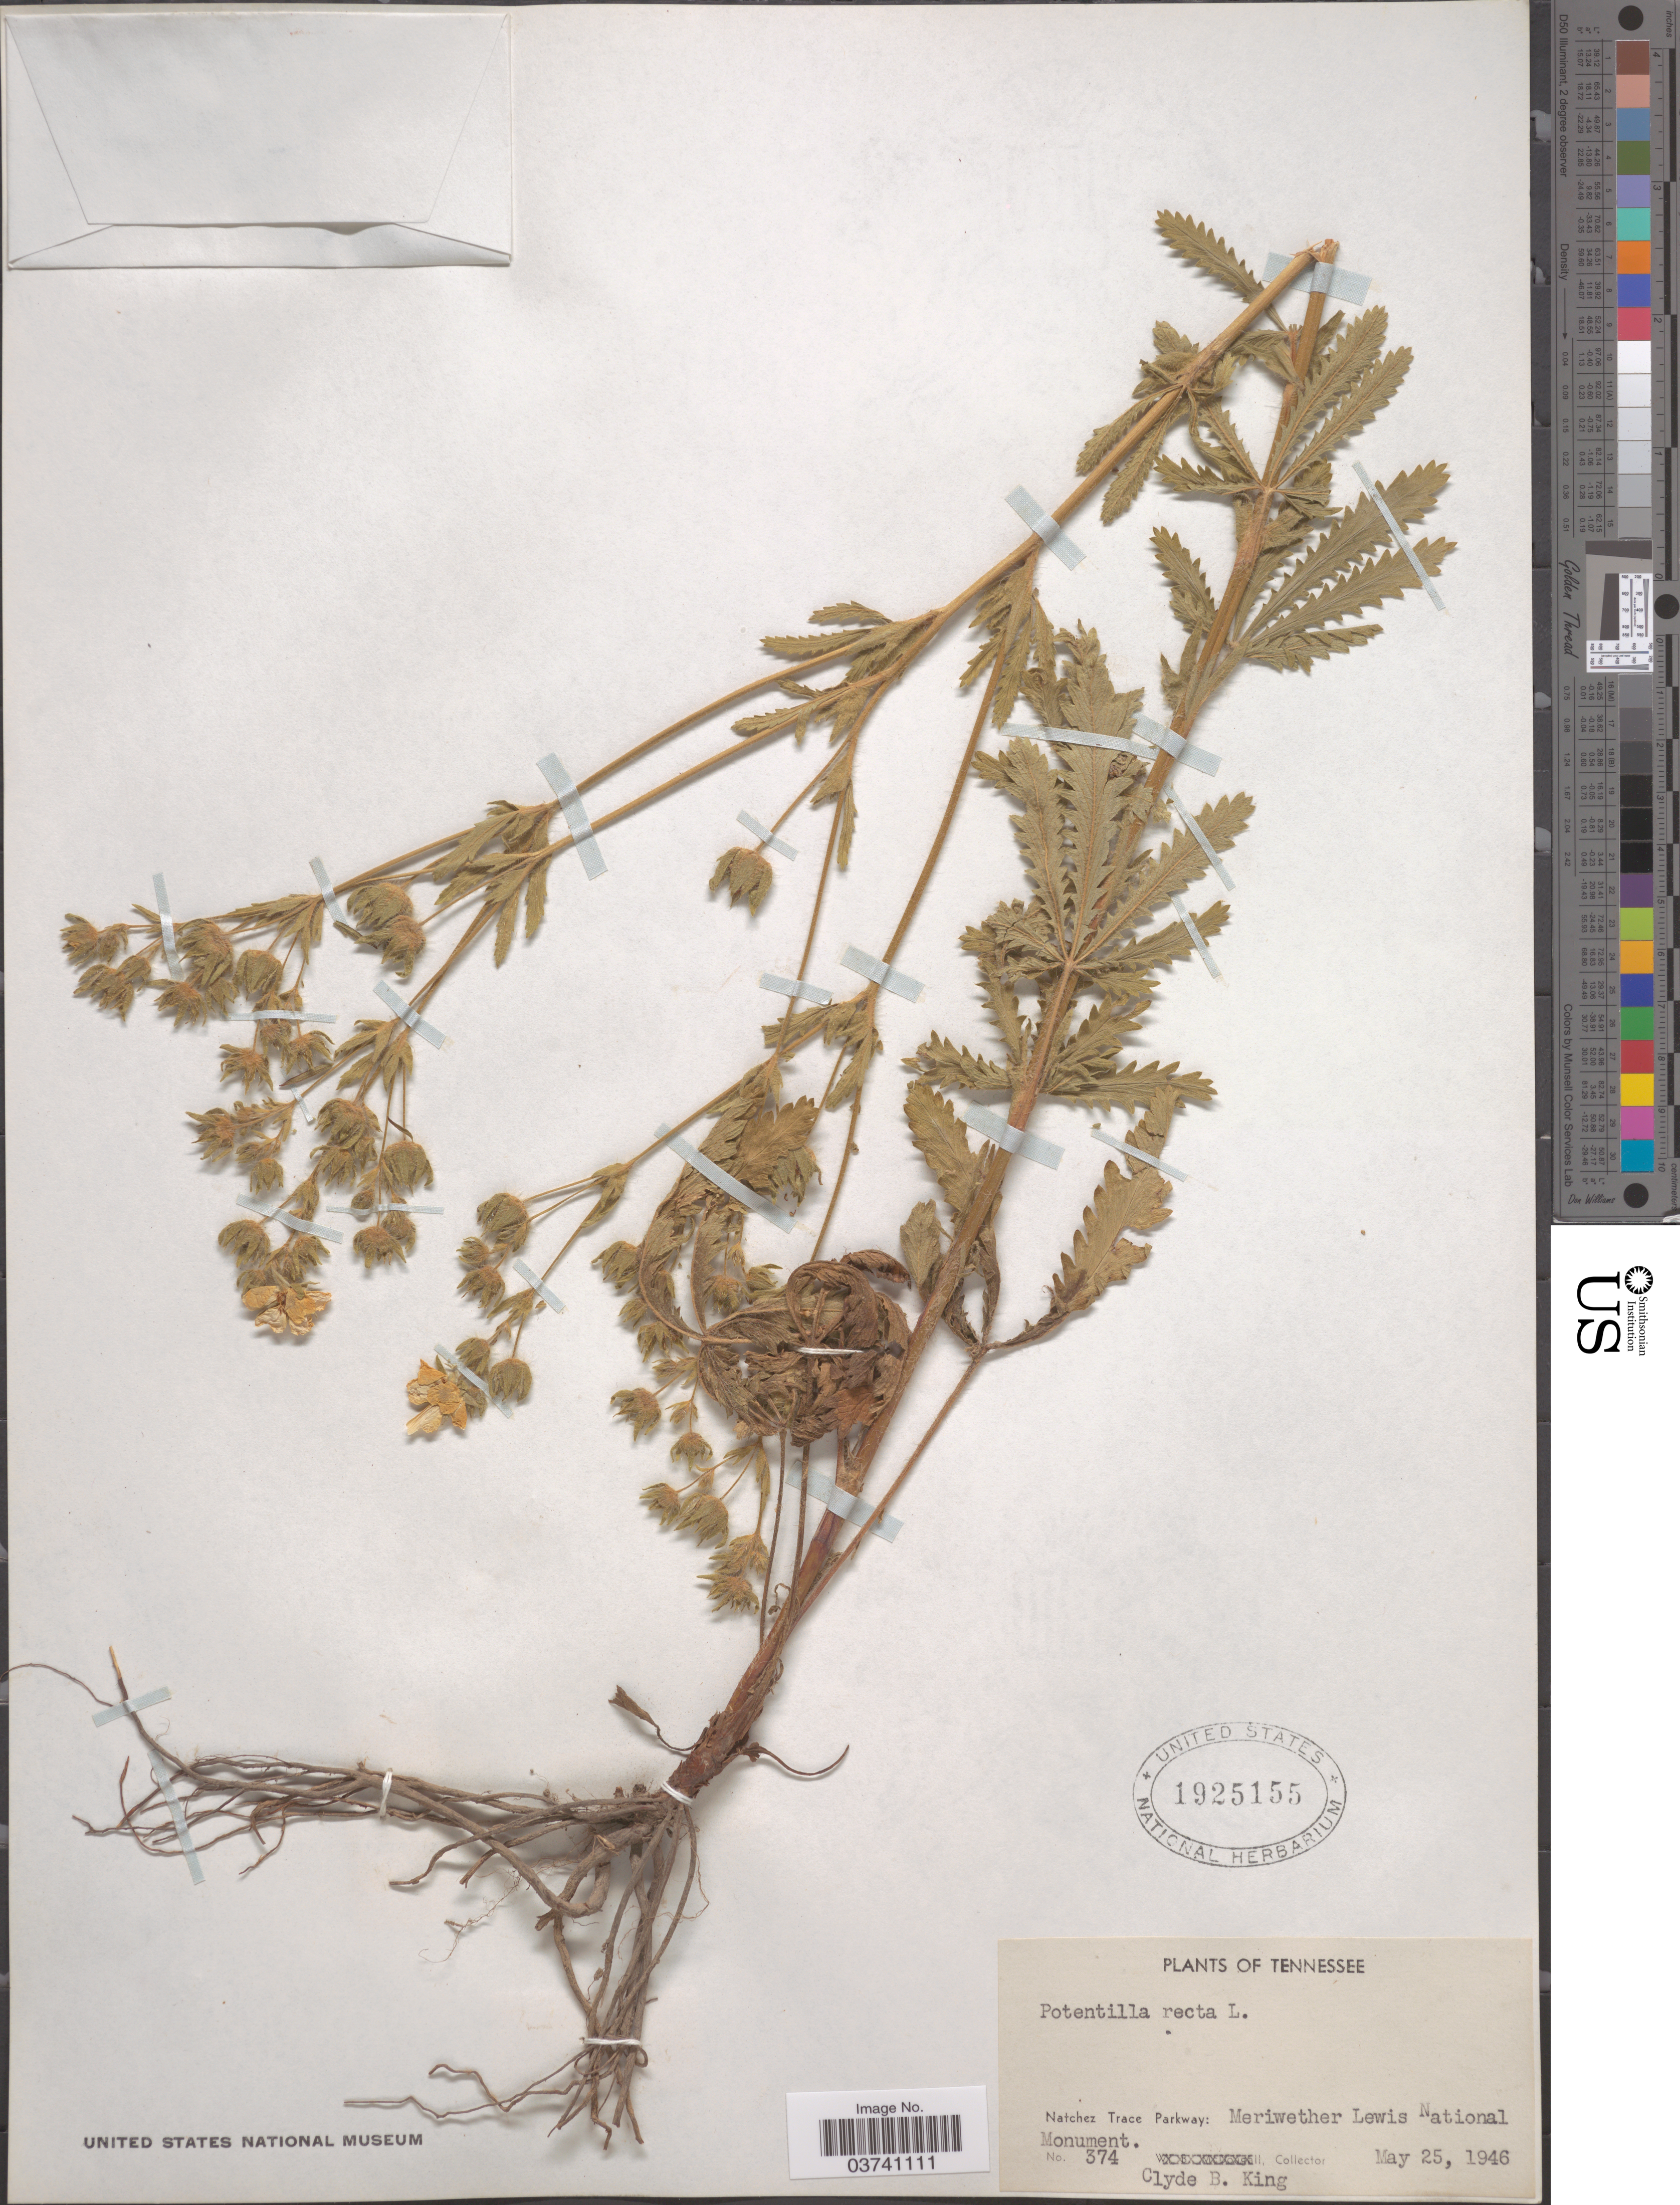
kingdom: Plantae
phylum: Tracheophyta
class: Magnoliopsida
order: Rosales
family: Rosaceae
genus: Potentilla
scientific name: Potentilla recta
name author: L.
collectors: C. King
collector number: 374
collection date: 1946-05-25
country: United States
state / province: Tennessee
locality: Natchez Trace Parkway: Meriwether Lewis National Monument.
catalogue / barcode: US 1925155